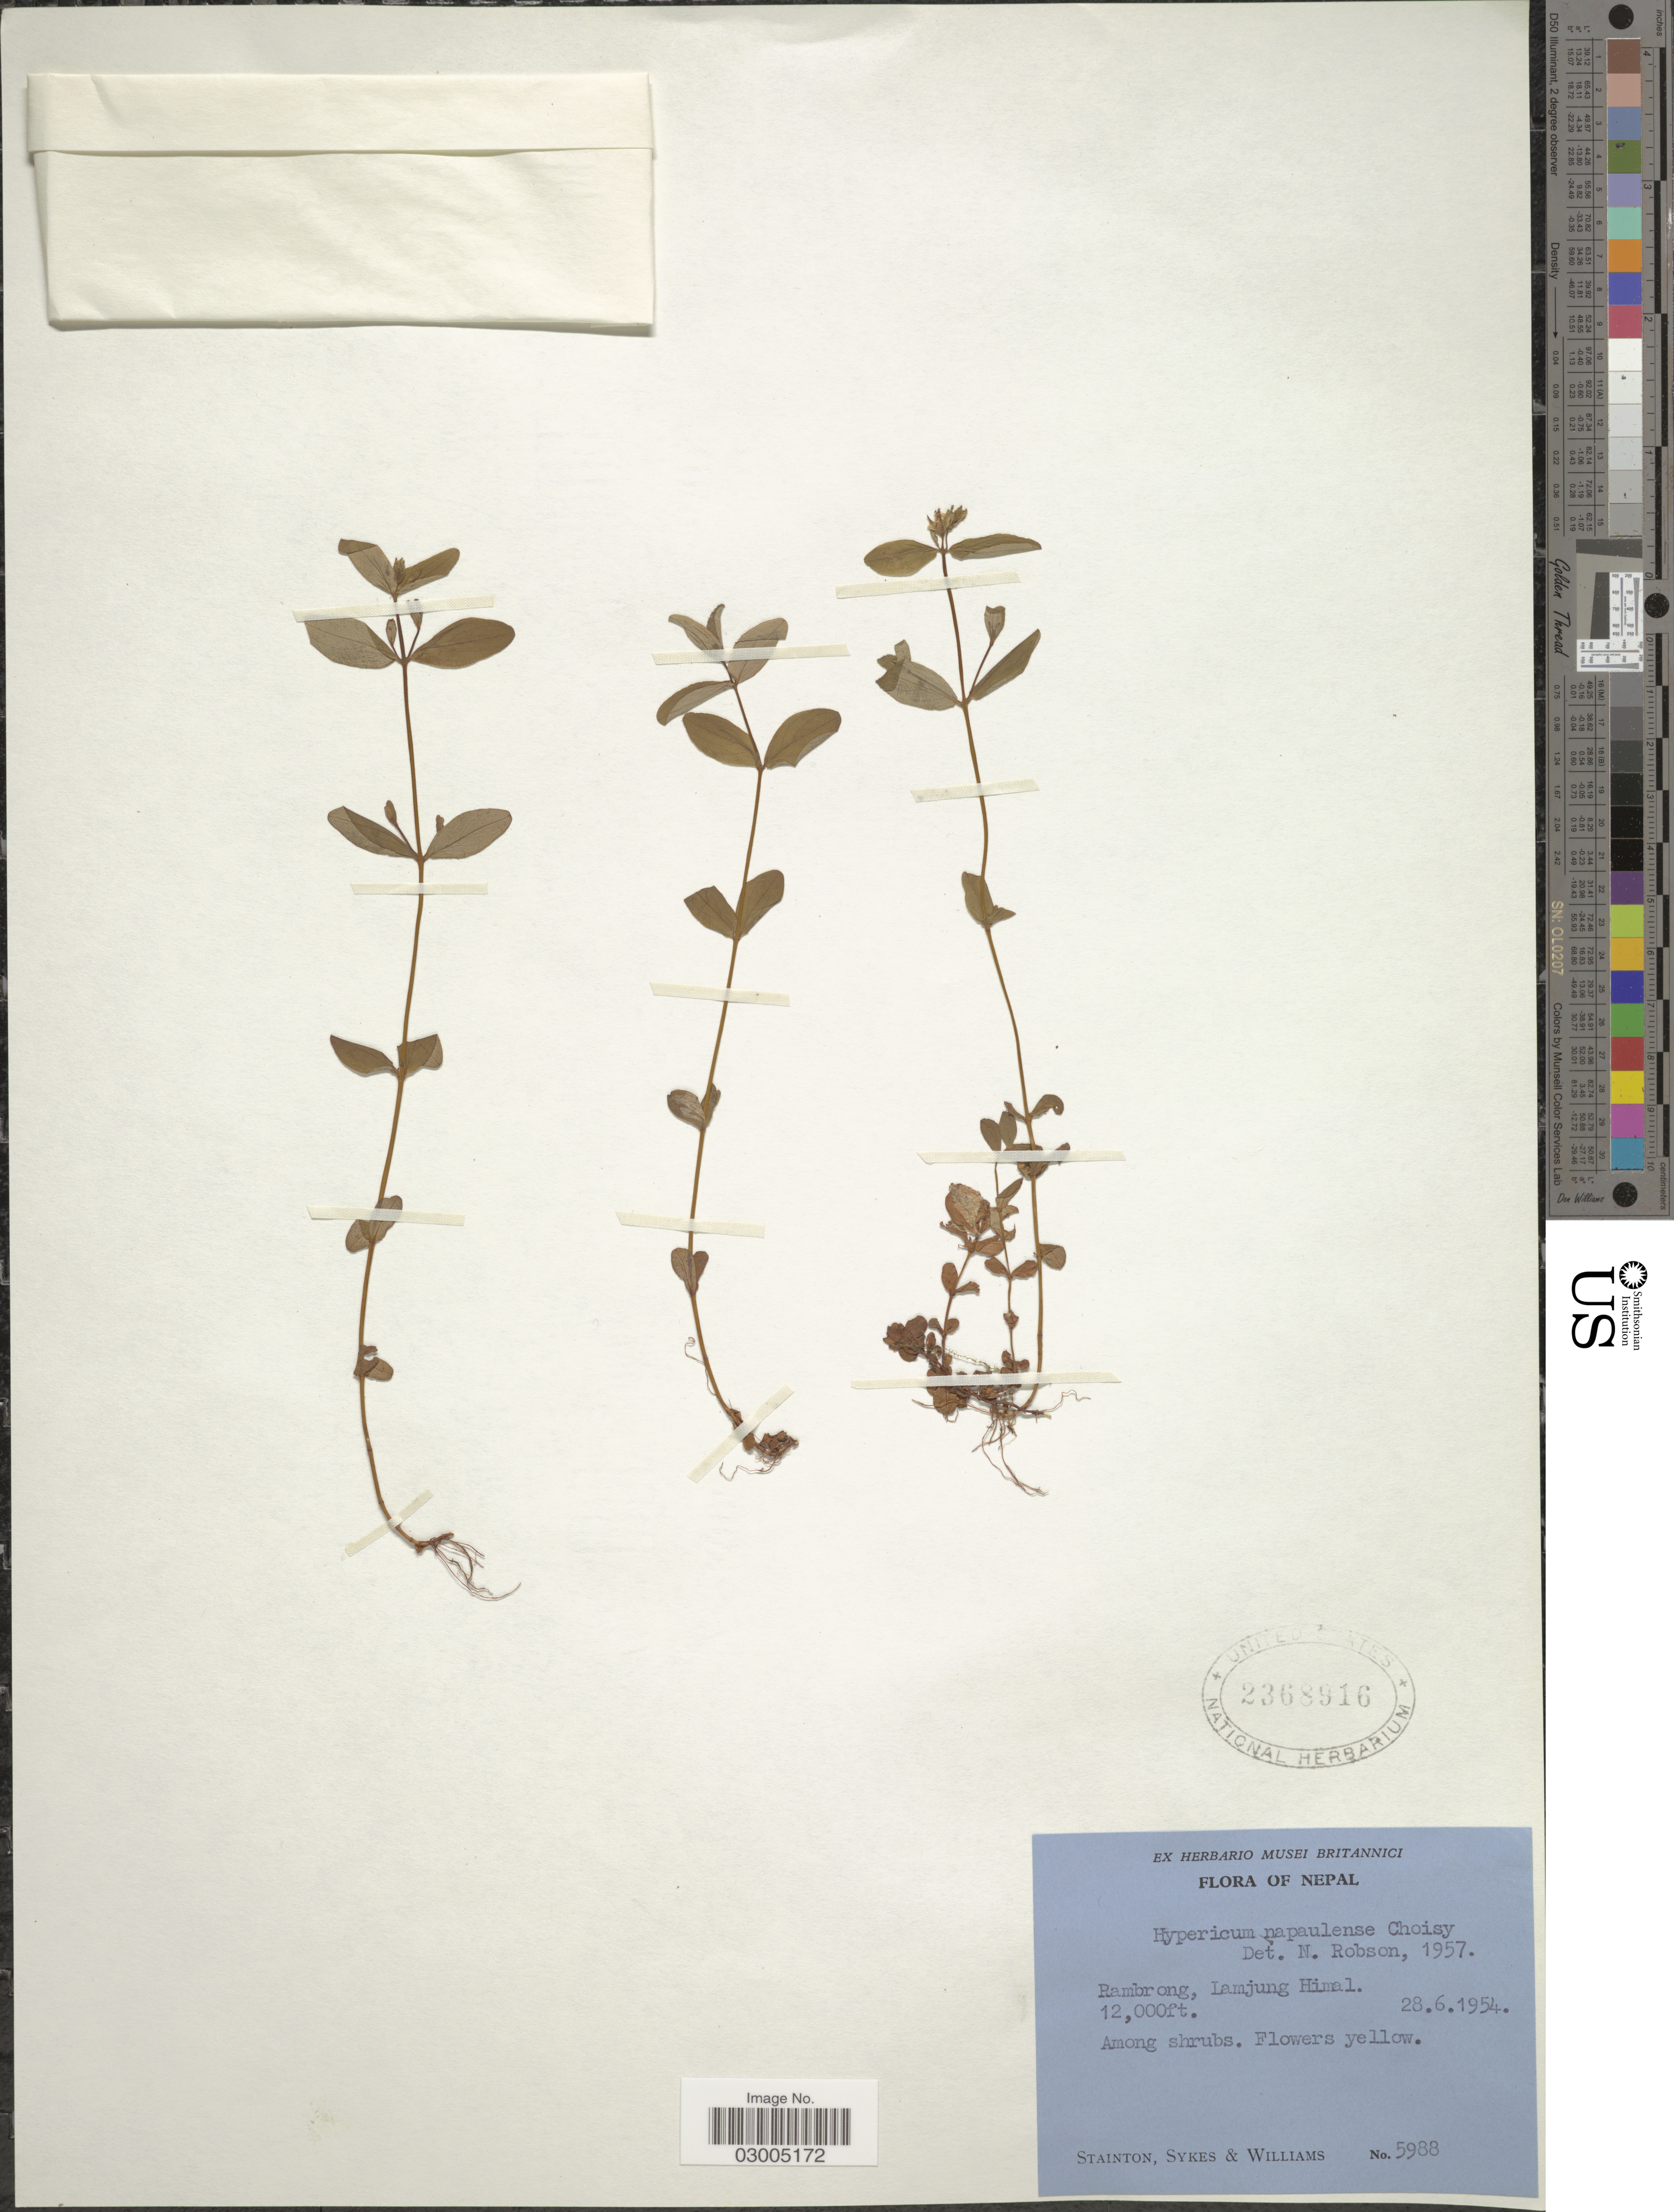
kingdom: Plantae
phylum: Tracheophyta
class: Magnoliopsida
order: Malpighiales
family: Hypericaceae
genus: Hypericum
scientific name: Hypericum himalaicum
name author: N. Robson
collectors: -. Stainton, Sykes, -- & -- Williams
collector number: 5988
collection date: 1954-06-28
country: Nepal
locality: Rambrong, Lamjung Himal.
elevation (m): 3658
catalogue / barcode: US 2368916